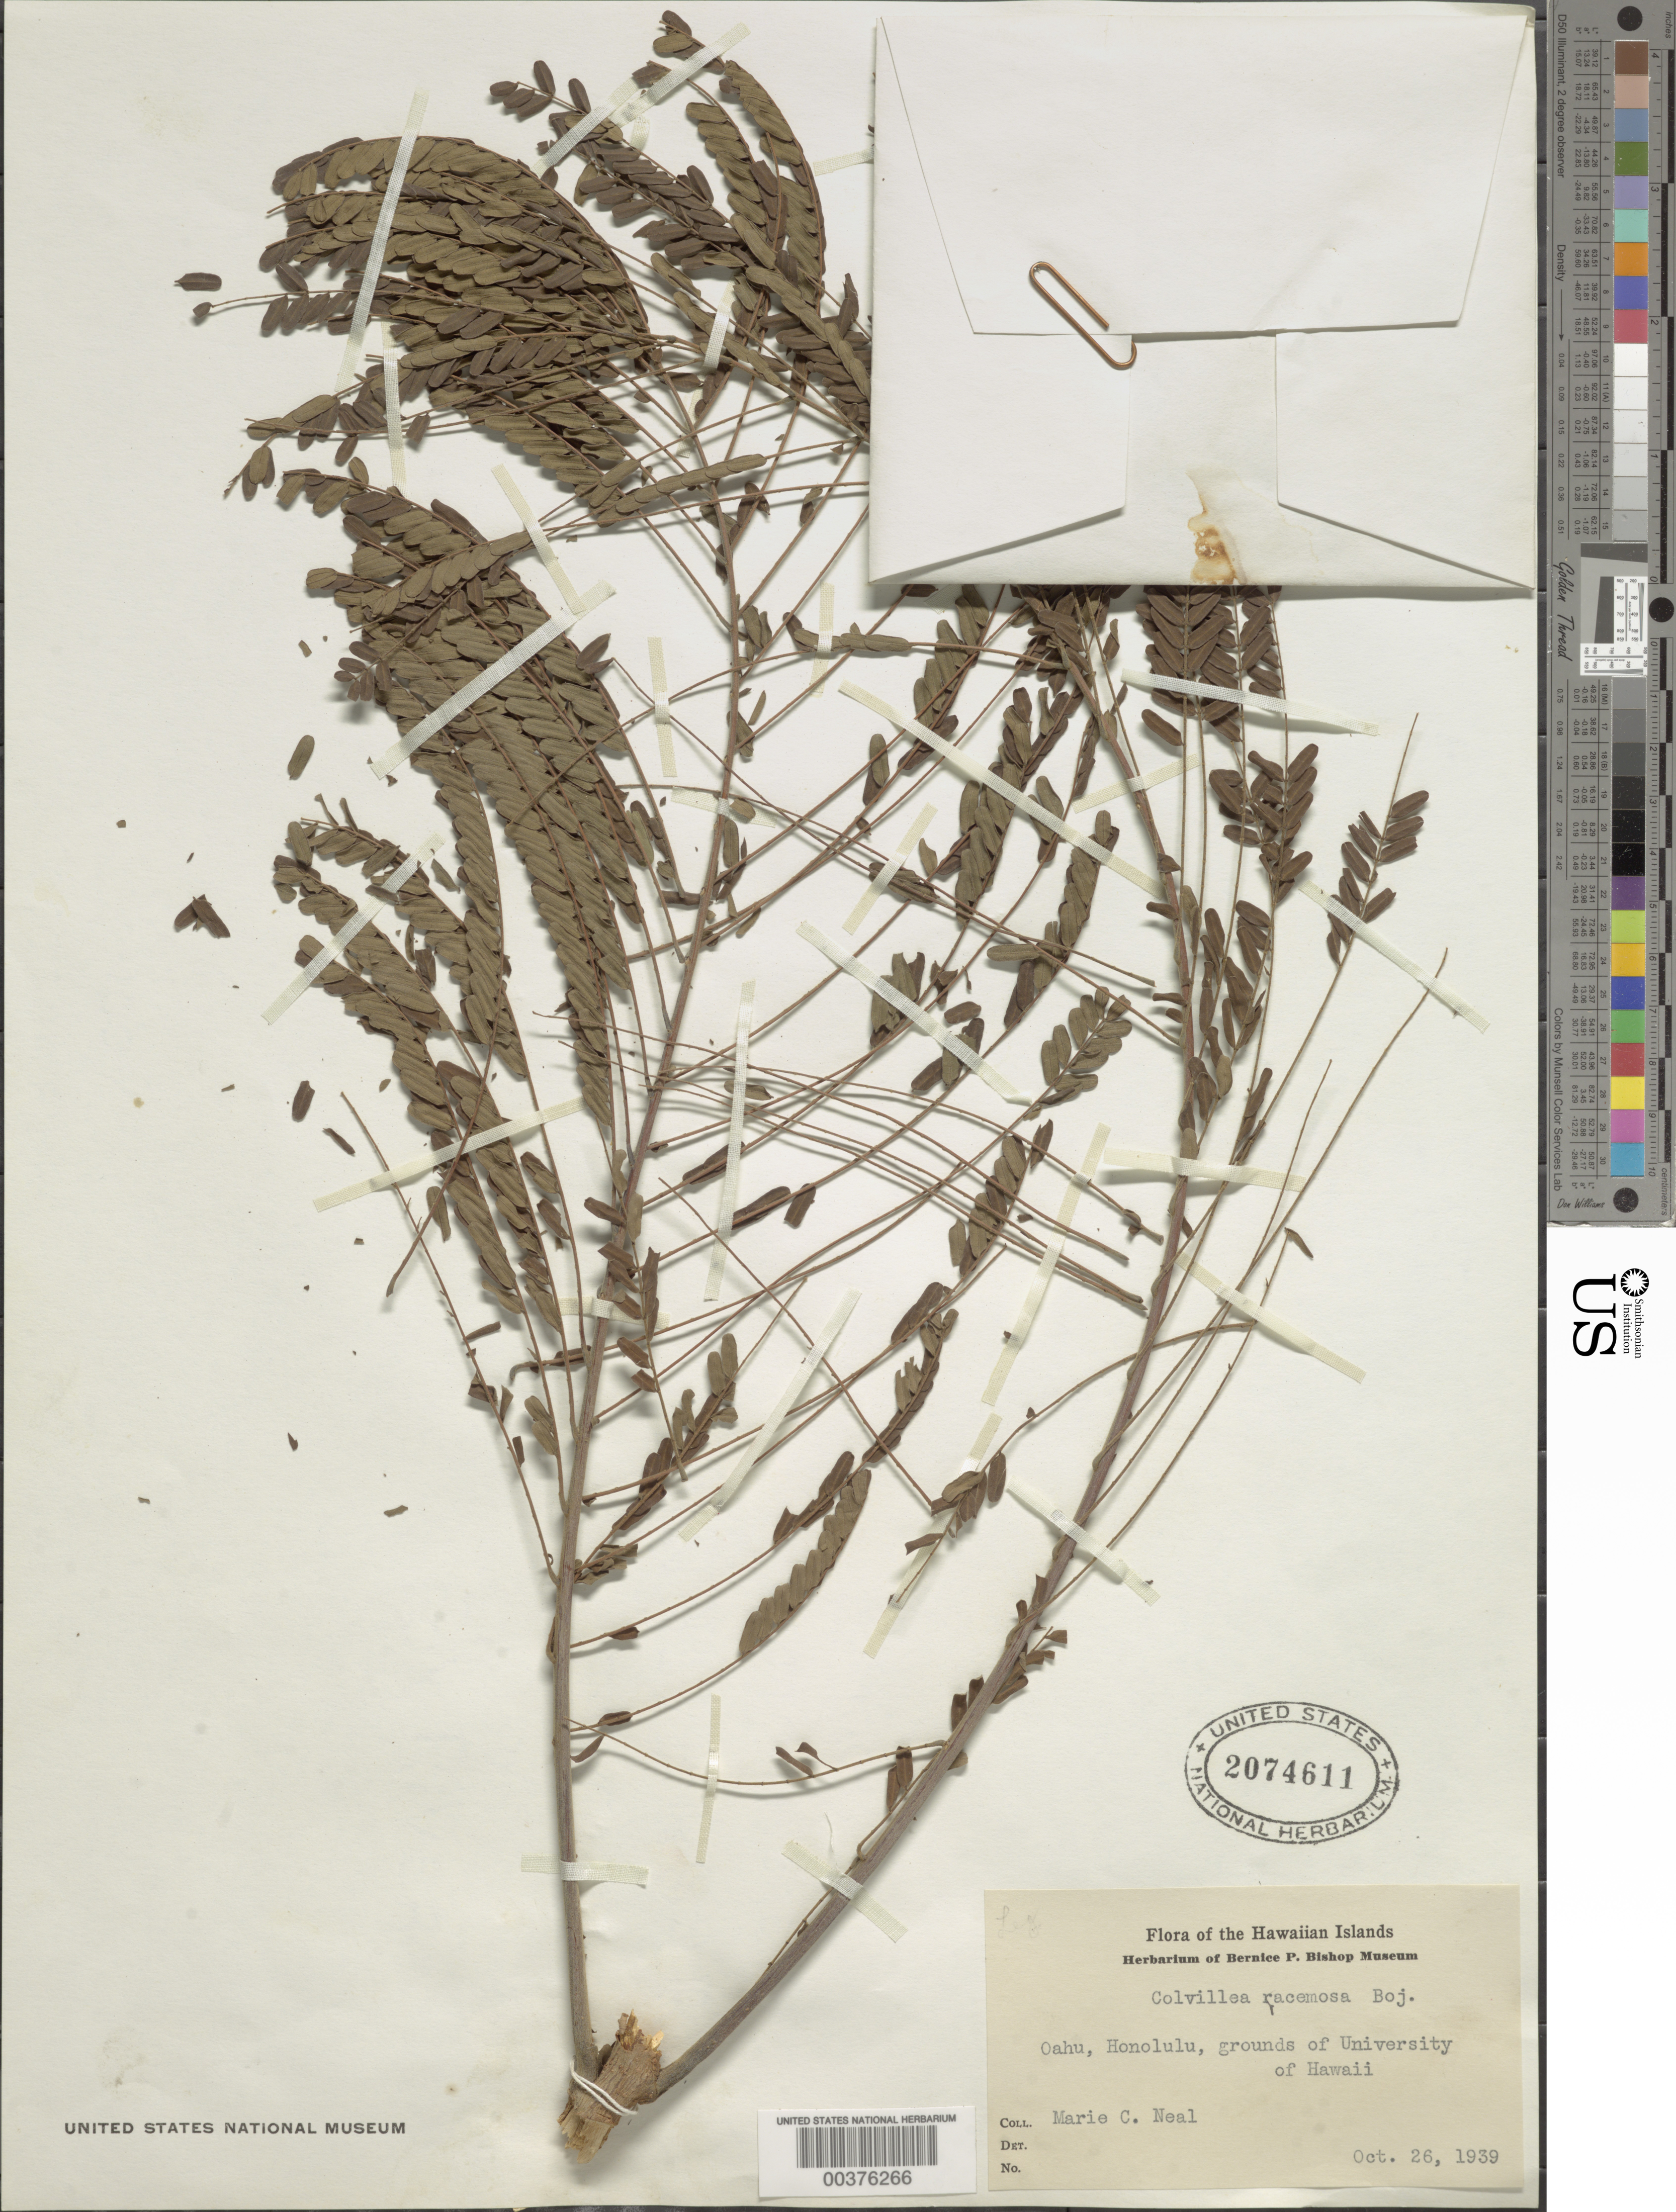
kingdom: Plantae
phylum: Tracheophyta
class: Magnoliopsida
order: Fabales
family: Fabaceae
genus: Colvillea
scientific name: Colvillea racemosa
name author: Bojer ex Hook.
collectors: W. Ning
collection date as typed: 26 Oct 1939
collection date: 1939-10-26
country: United States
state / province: Hawaii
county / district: Honolulu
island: Oahu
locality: Honolulu, grounds of university of hawaii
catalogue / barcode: US 2074611